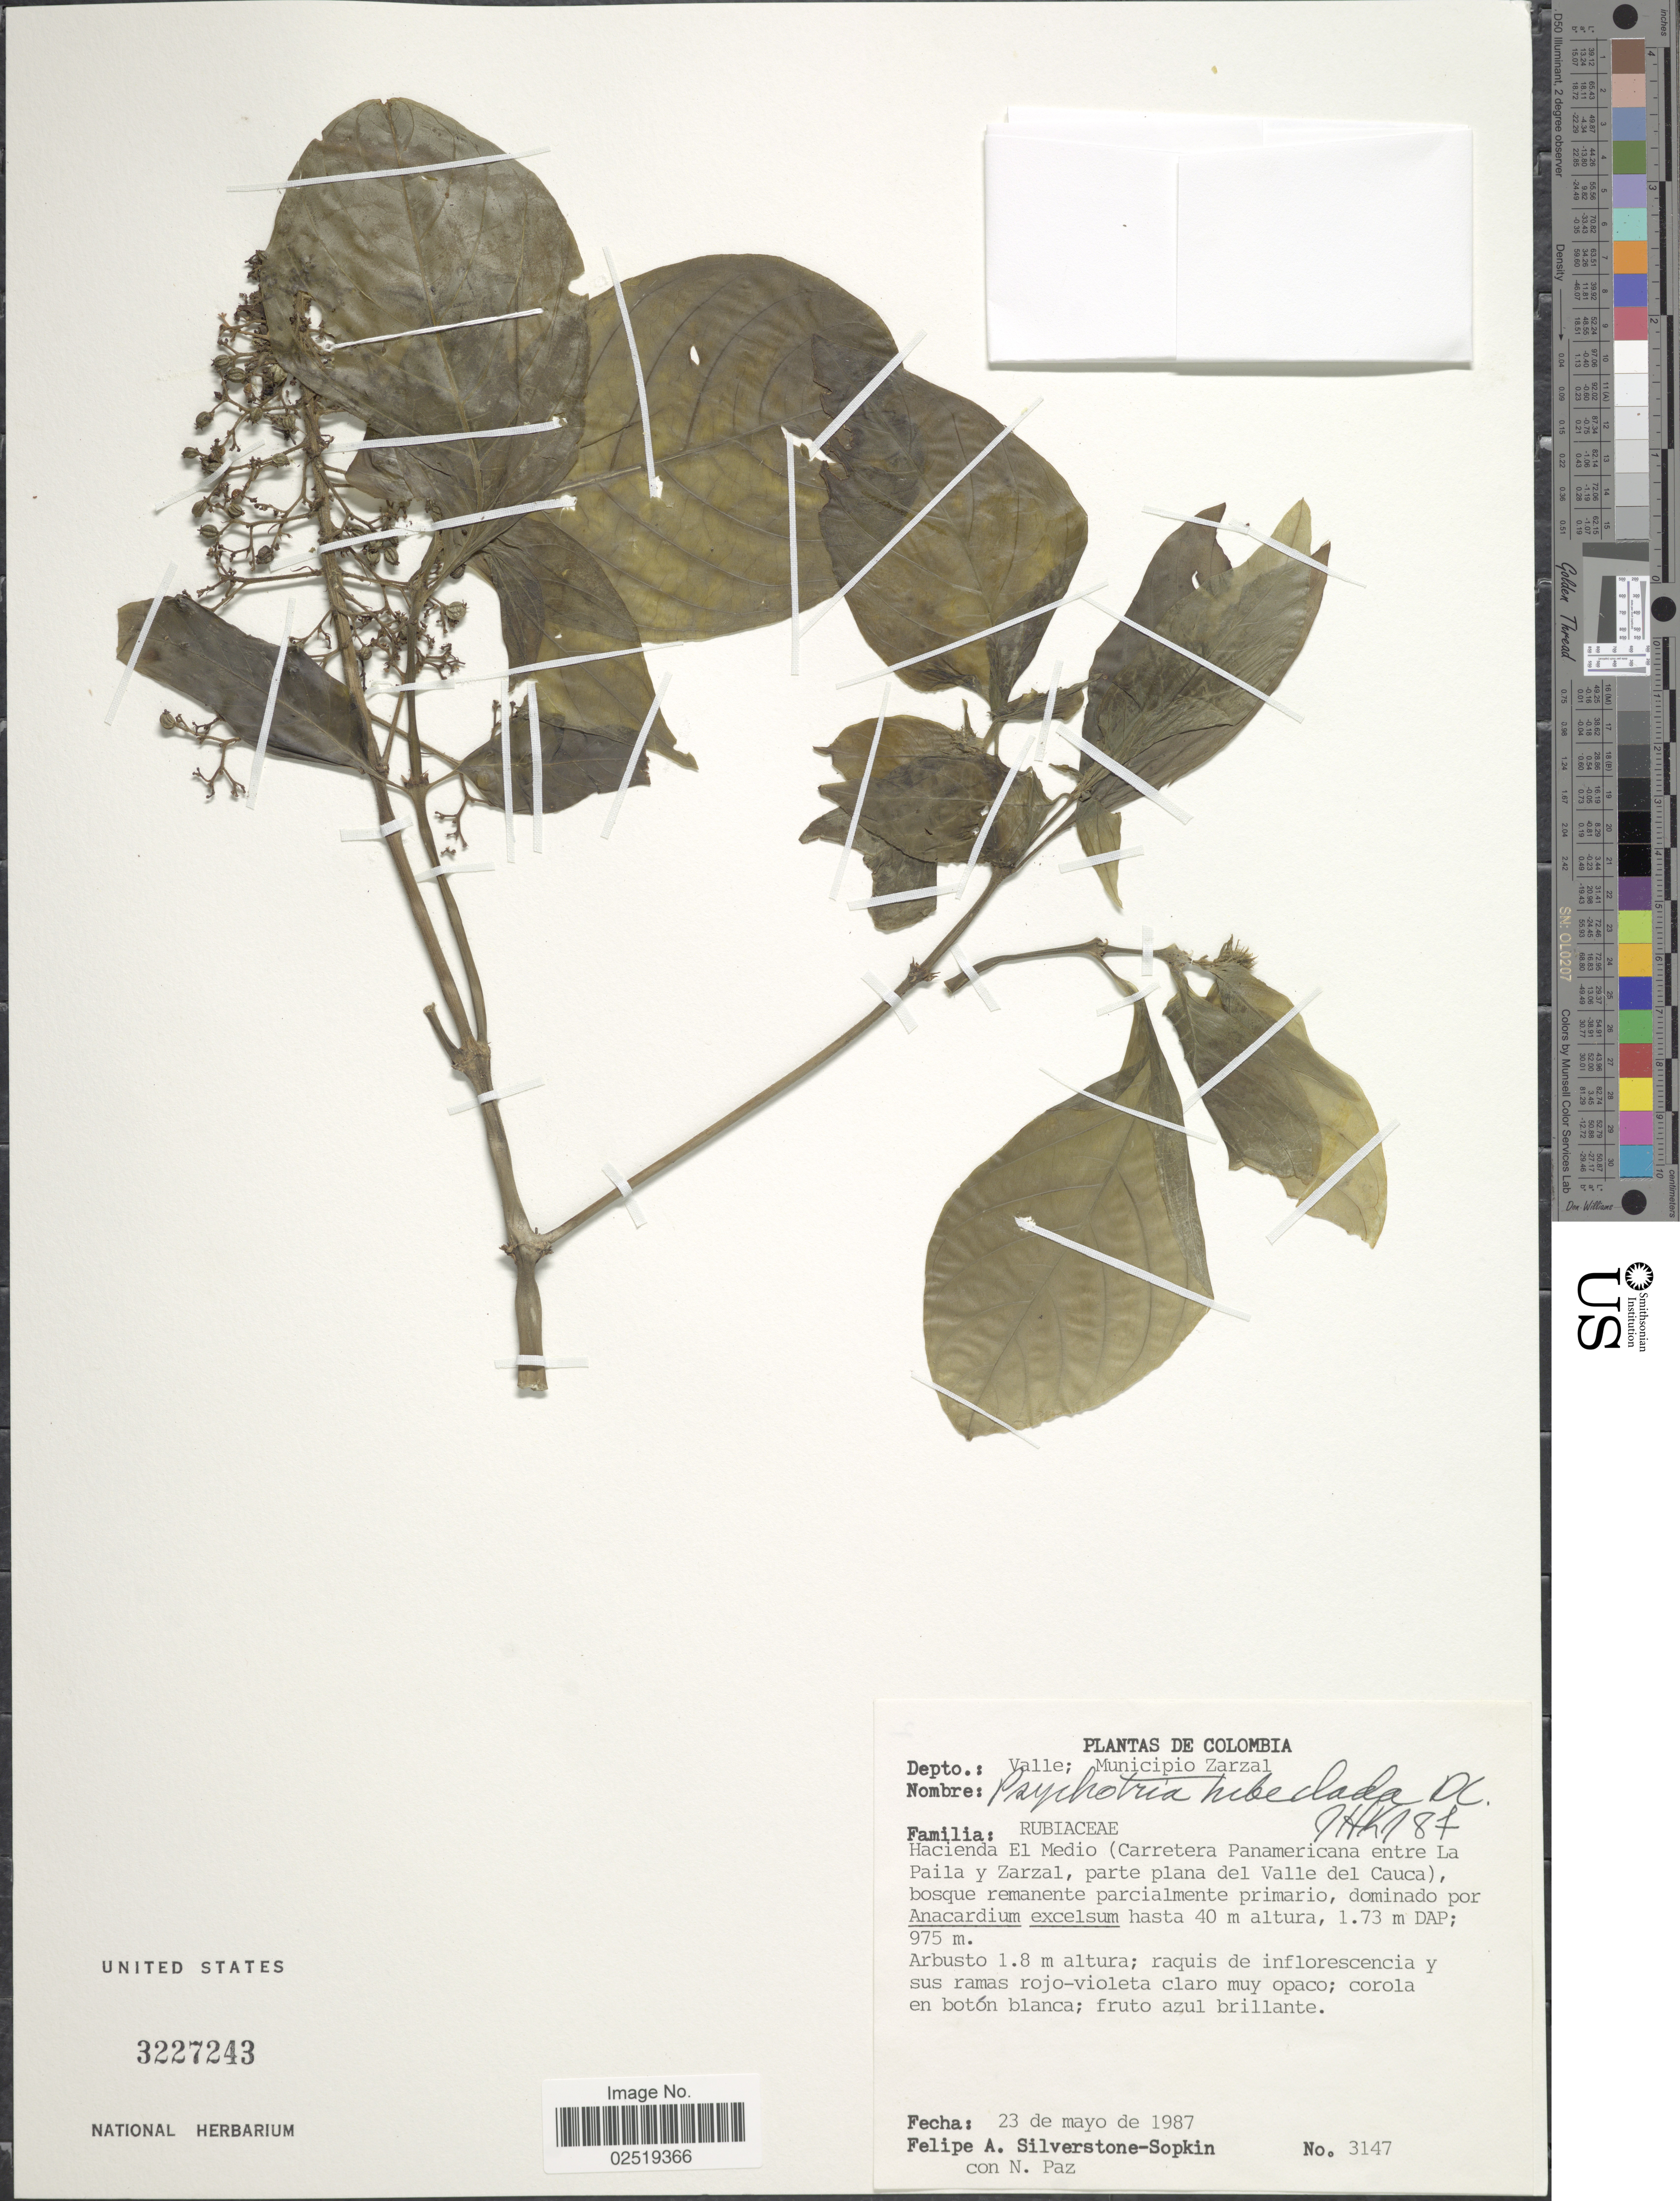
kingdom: Plantae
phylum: Tracheophyta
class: Magnoliopsida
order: Gentianales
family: Rubiaceae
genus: Psychotria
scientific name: Psychotria hebeclada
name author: DC.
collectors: P. A. Silverstone-Sopkin & N. Paz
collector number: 3147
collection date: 1987-05-23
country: Colombia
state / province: Valle del Cauca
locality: Depto.: Valle; Municipio Zarzal. Hacienda El Medio (Carretera Panamericana entre La Paila y Zarzal, parte plana del Valle del Cauca)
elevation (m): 975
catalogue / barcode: US 3227243